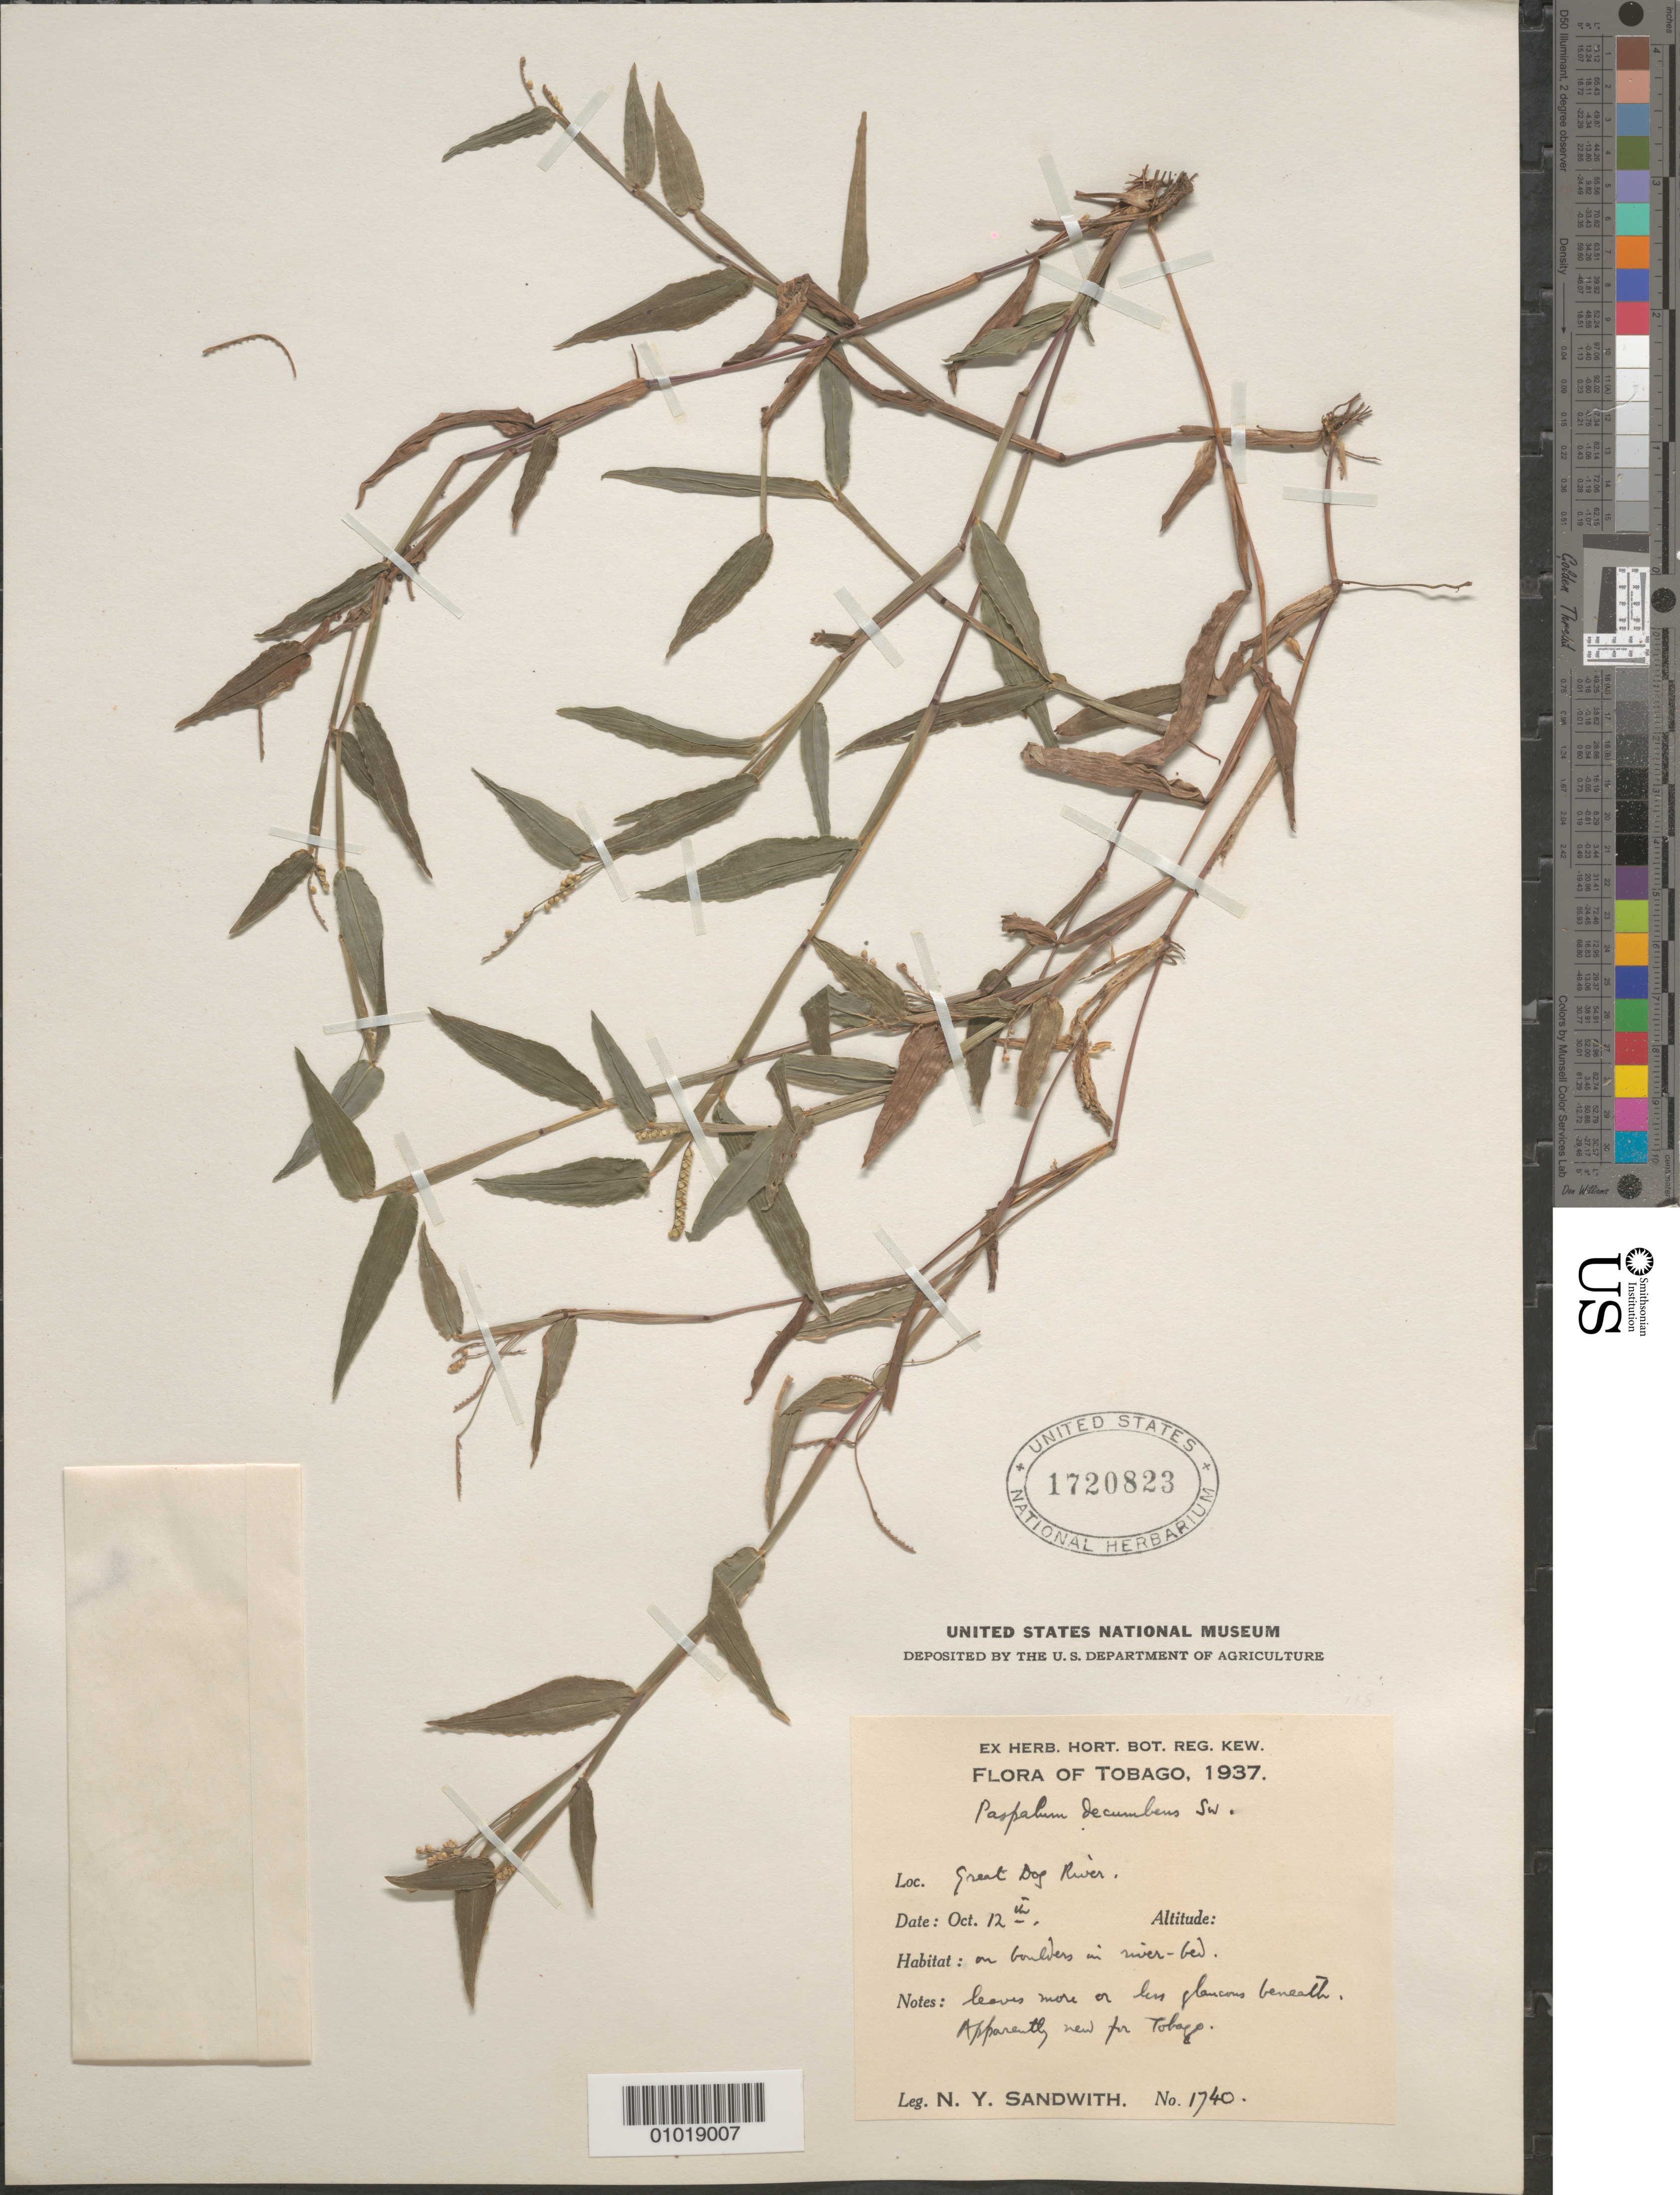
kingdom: Plantae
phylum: Tracheophyta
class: Liliopsida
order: Poales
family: Poaceae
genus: Paspalum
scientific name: Paspalum decumbens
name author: Sw.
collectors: N. Y. Sandwith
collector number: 1740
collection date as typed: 12 Oct 1937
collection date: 1937-10-12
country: Trinidad and Tobago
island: Tobago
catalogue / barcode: US 1720823